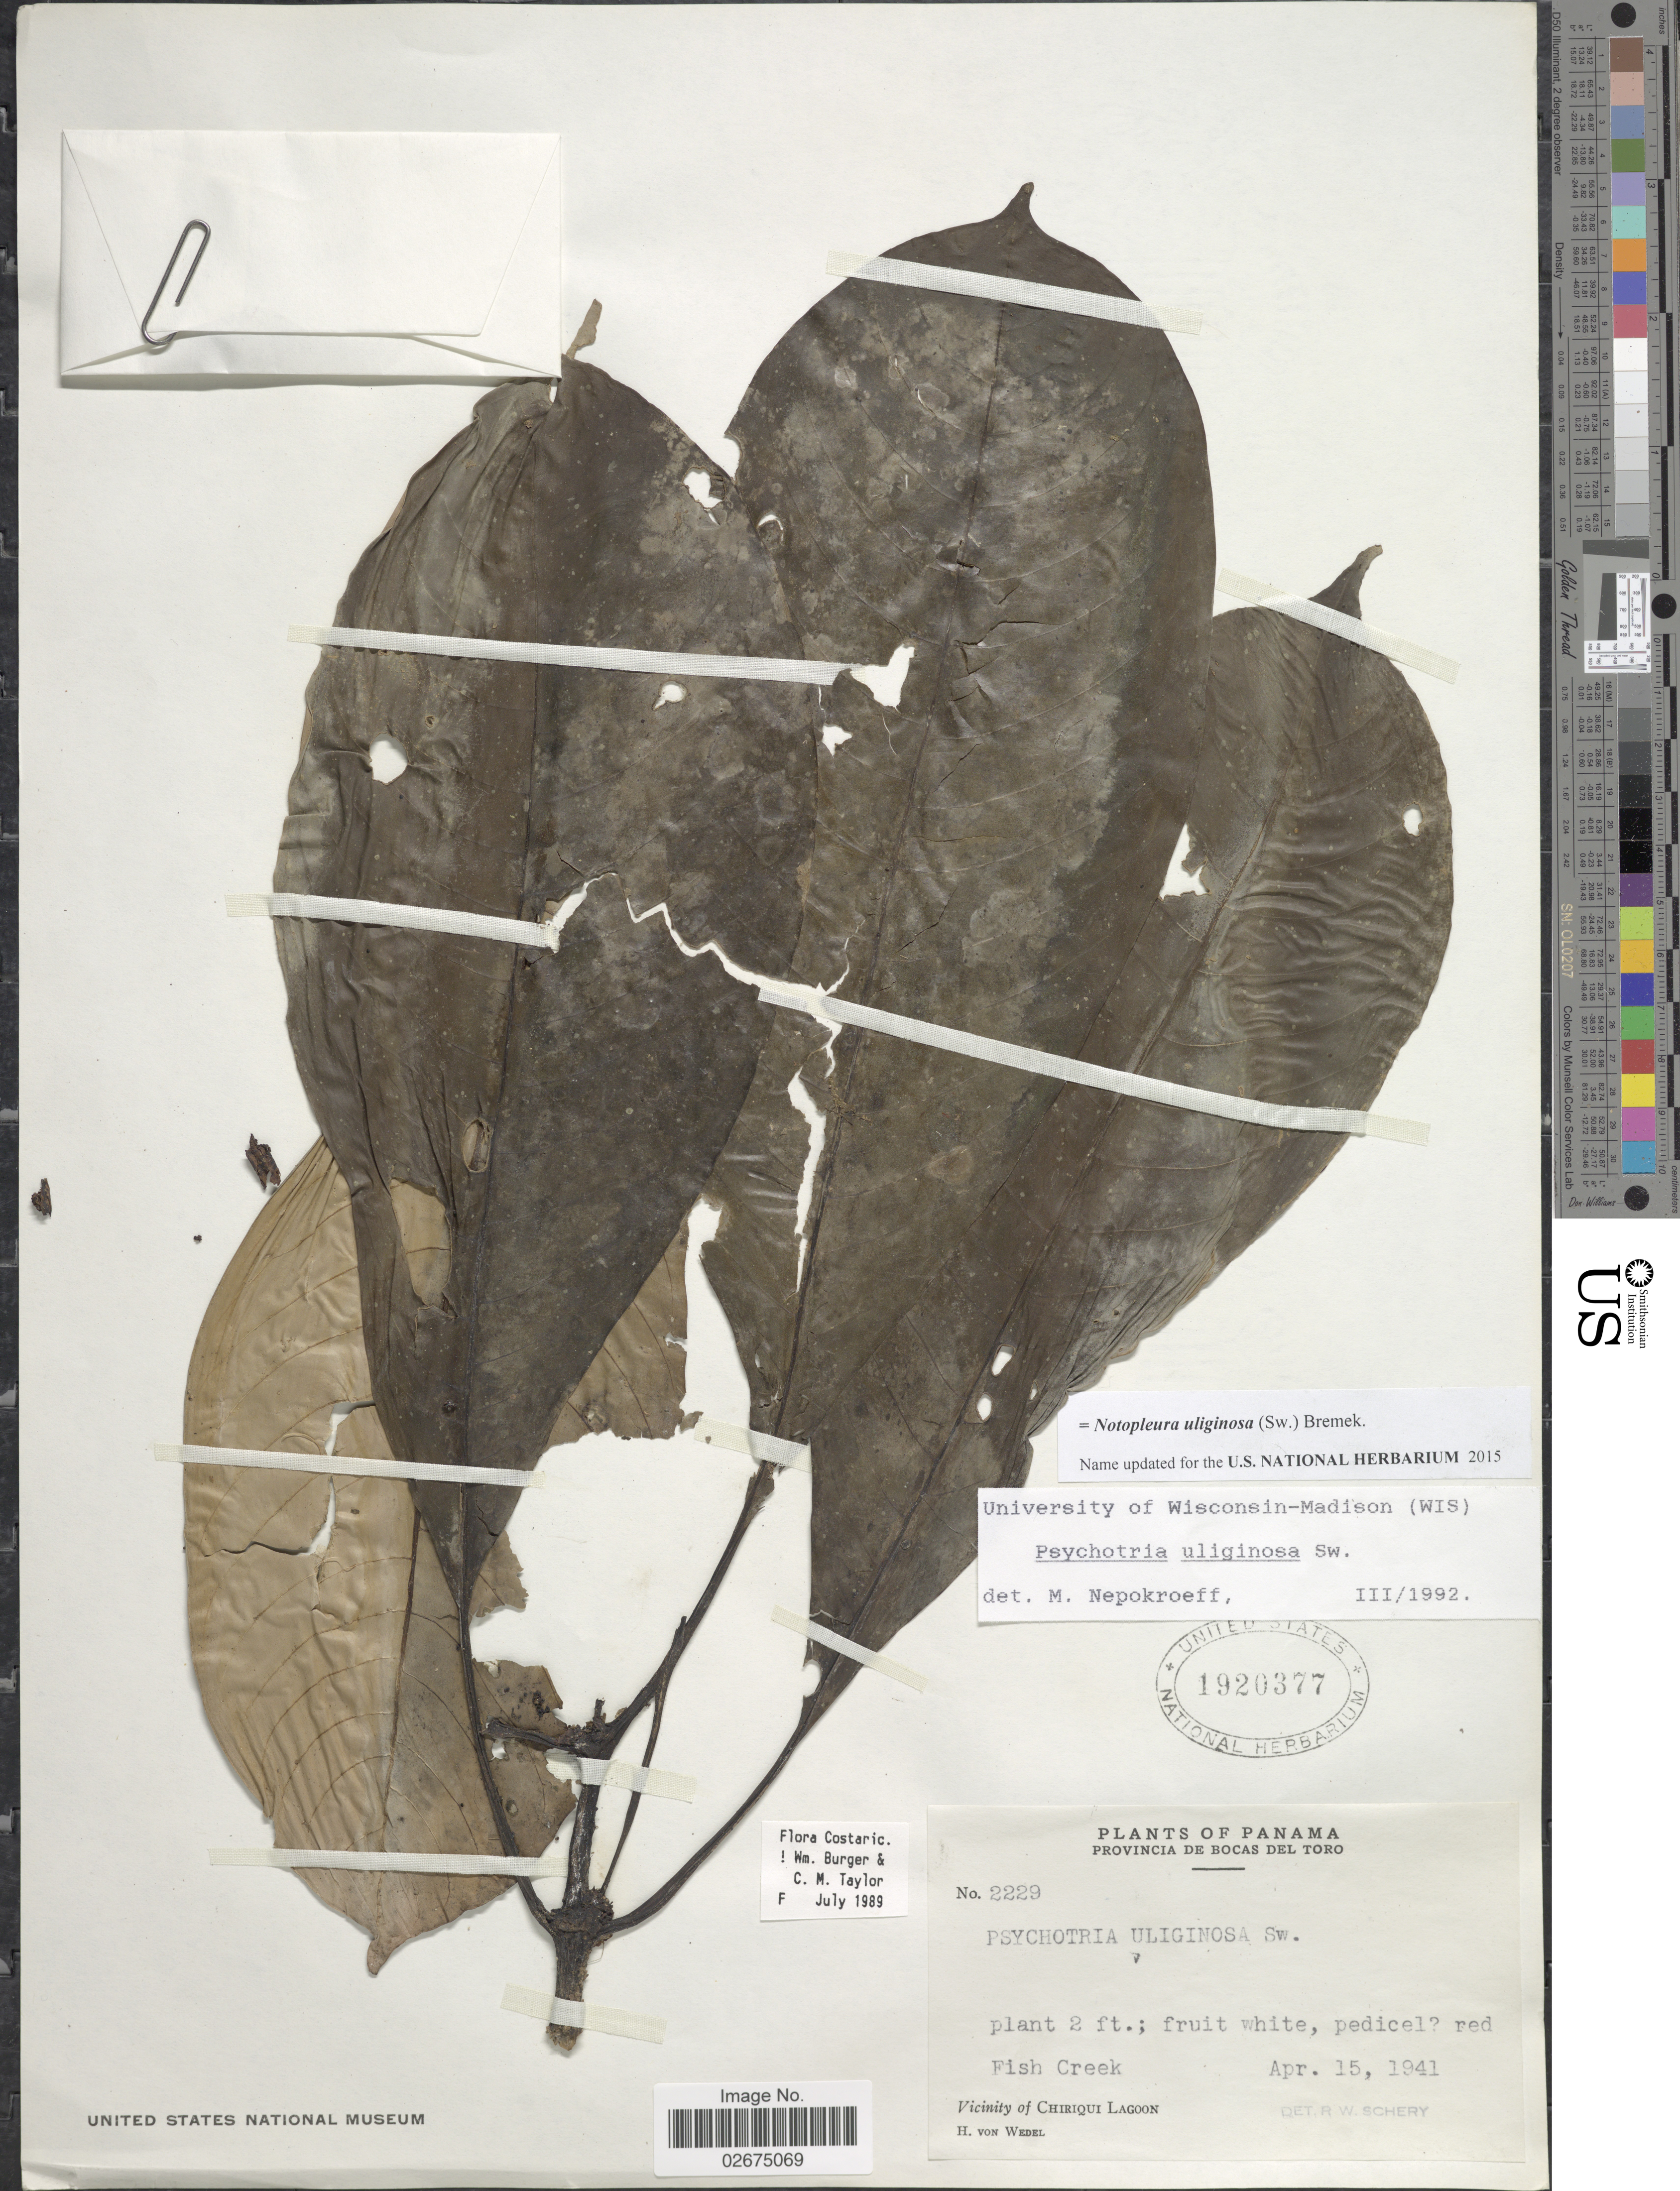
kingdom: Plantae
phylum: Tracheophyta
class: Magnoliopsida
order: Gentianales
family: Rubiaceae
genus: Notopleura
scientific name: Notopleura uliginosa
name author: (Sw.) Bremek.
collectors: H. von Wedel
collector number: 2229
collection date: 1941-04-15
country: Panama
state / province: Bocas del Toro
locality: Fish Creek. Vicinity of Chiriqui Lagoon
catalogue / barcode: US 1920377